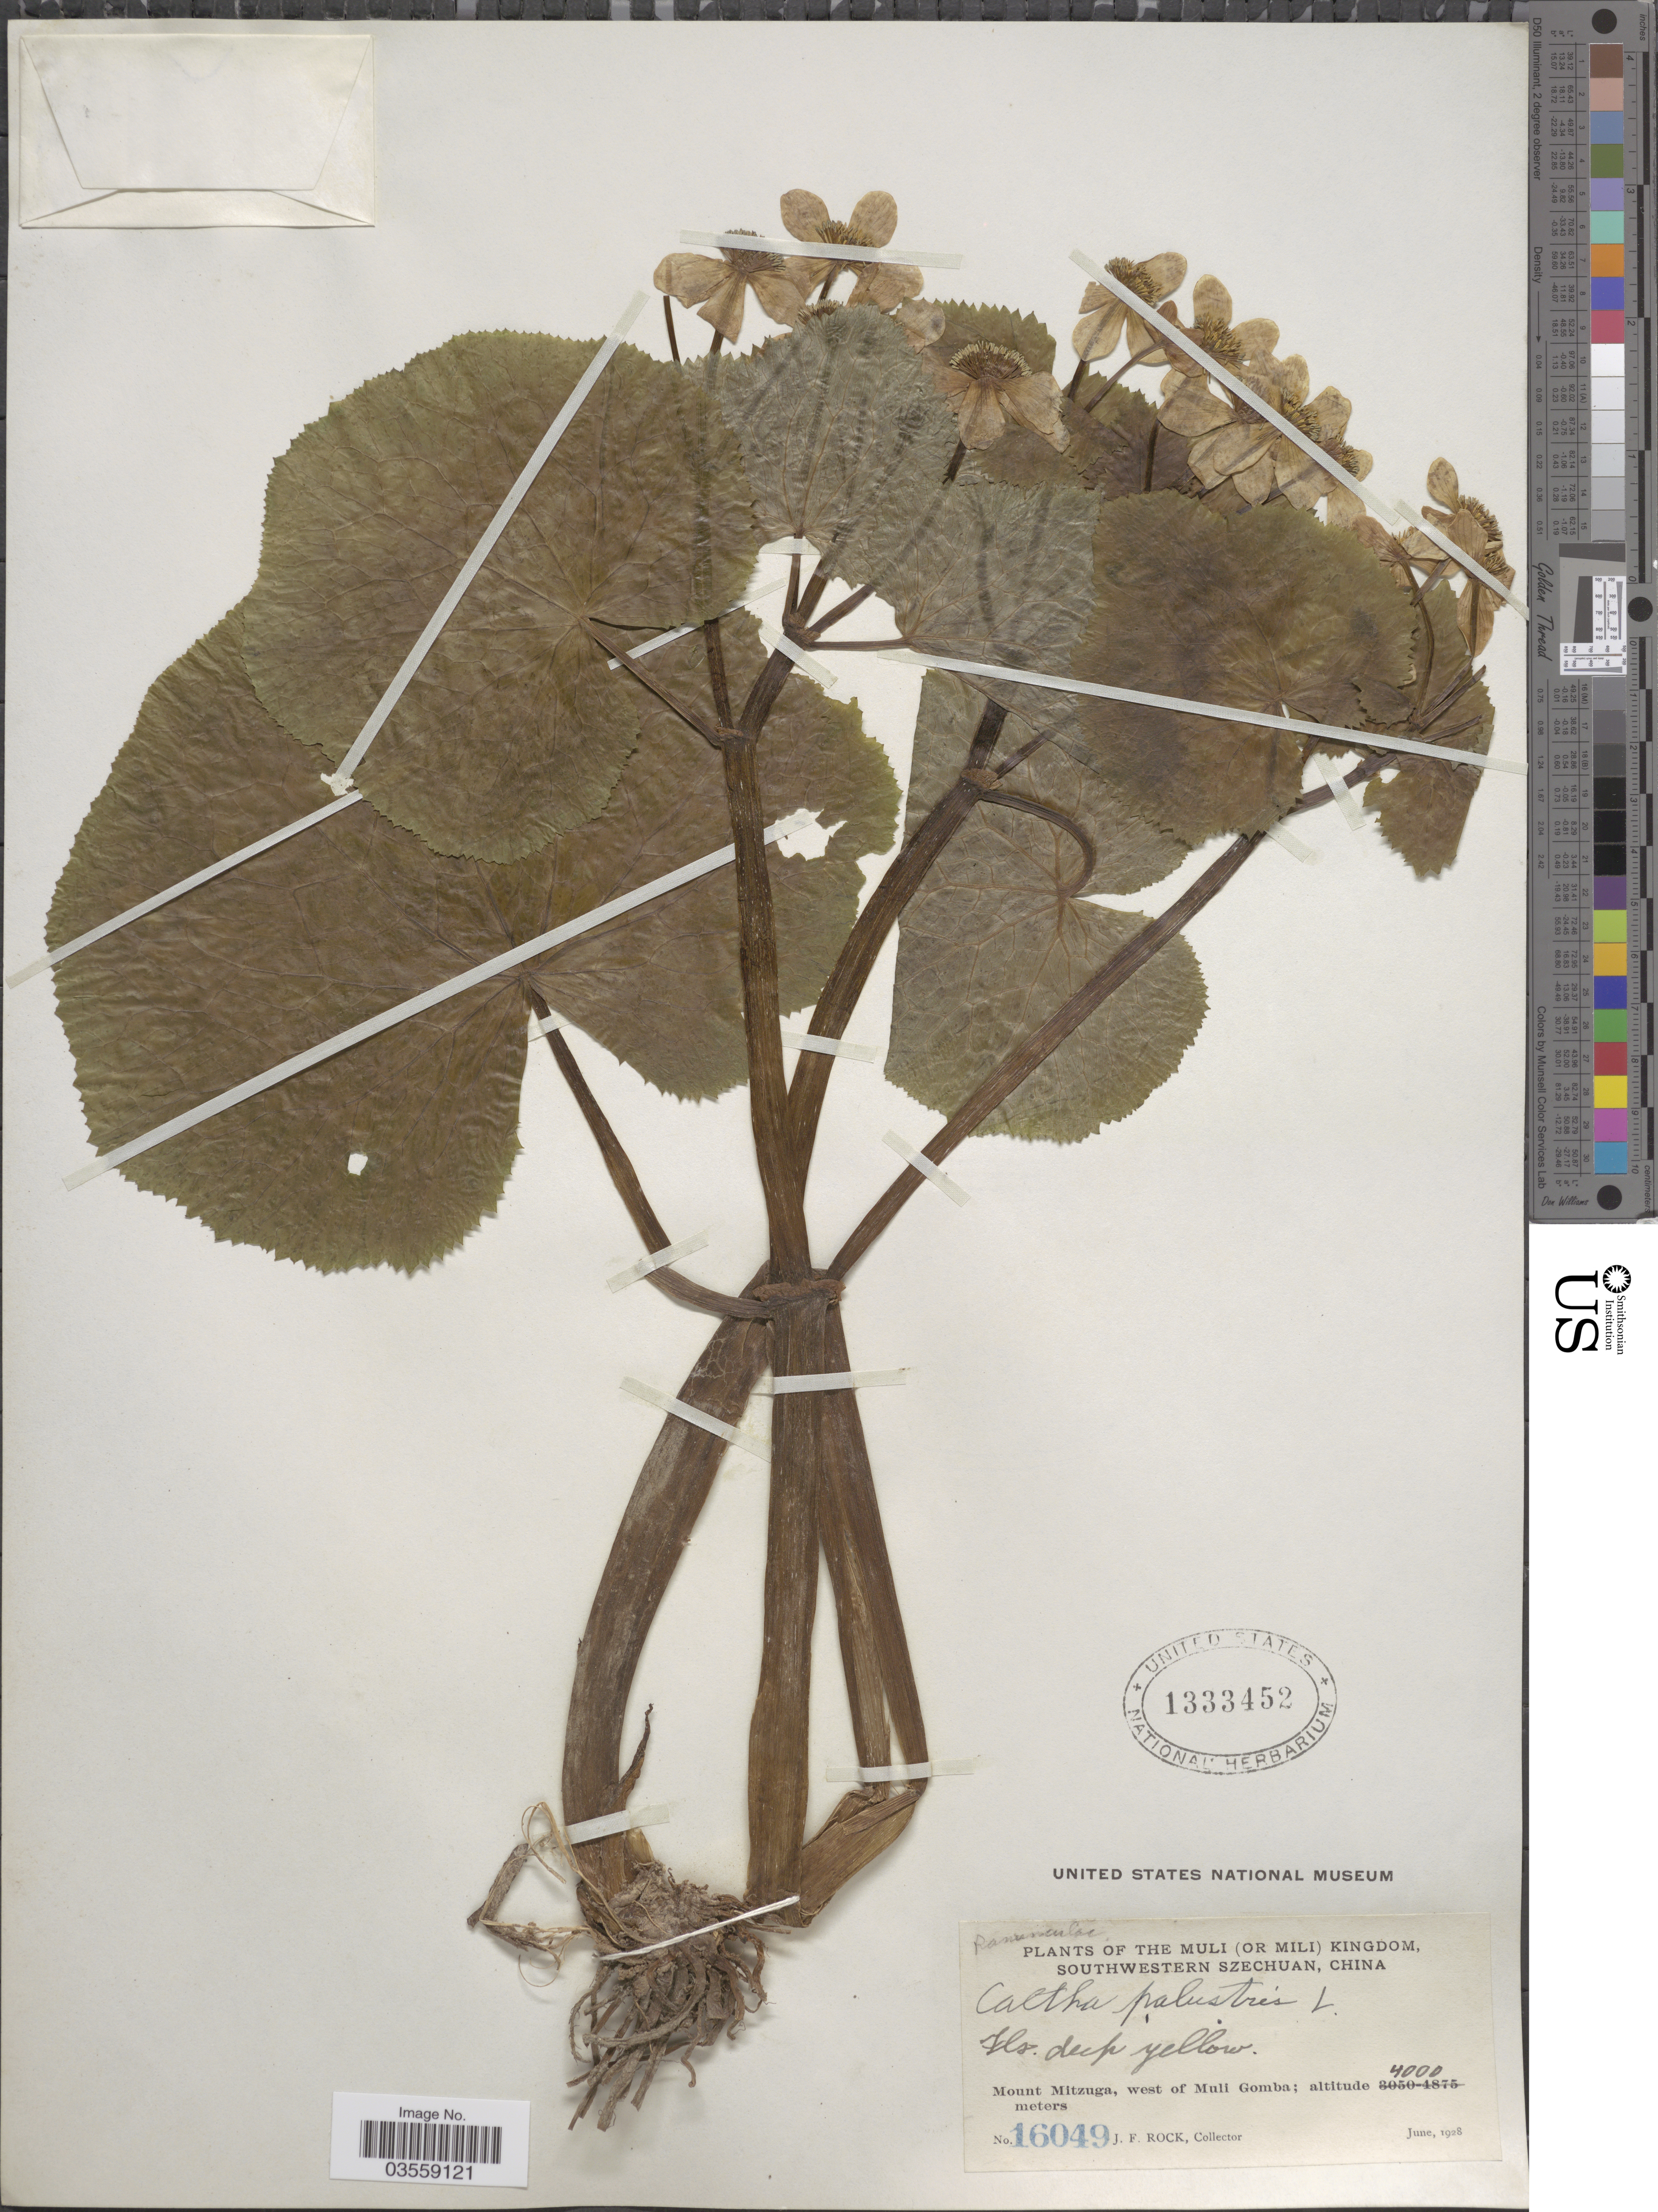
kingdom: Plantae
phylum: Tracheophyta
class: Magnoliopsida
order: Ranunculales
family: Ranunculaceae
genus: Caltha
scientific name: Caltha palustris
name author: L.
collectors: J. Rock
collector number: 16049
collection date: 1928-06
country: China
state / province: Sichuan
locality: The Muli (Or Mili) Kingdom, Southwestern Szechuan. Mount Mitzuga, west of Muli Gomba.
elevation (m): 4000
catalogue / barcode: US 1333452